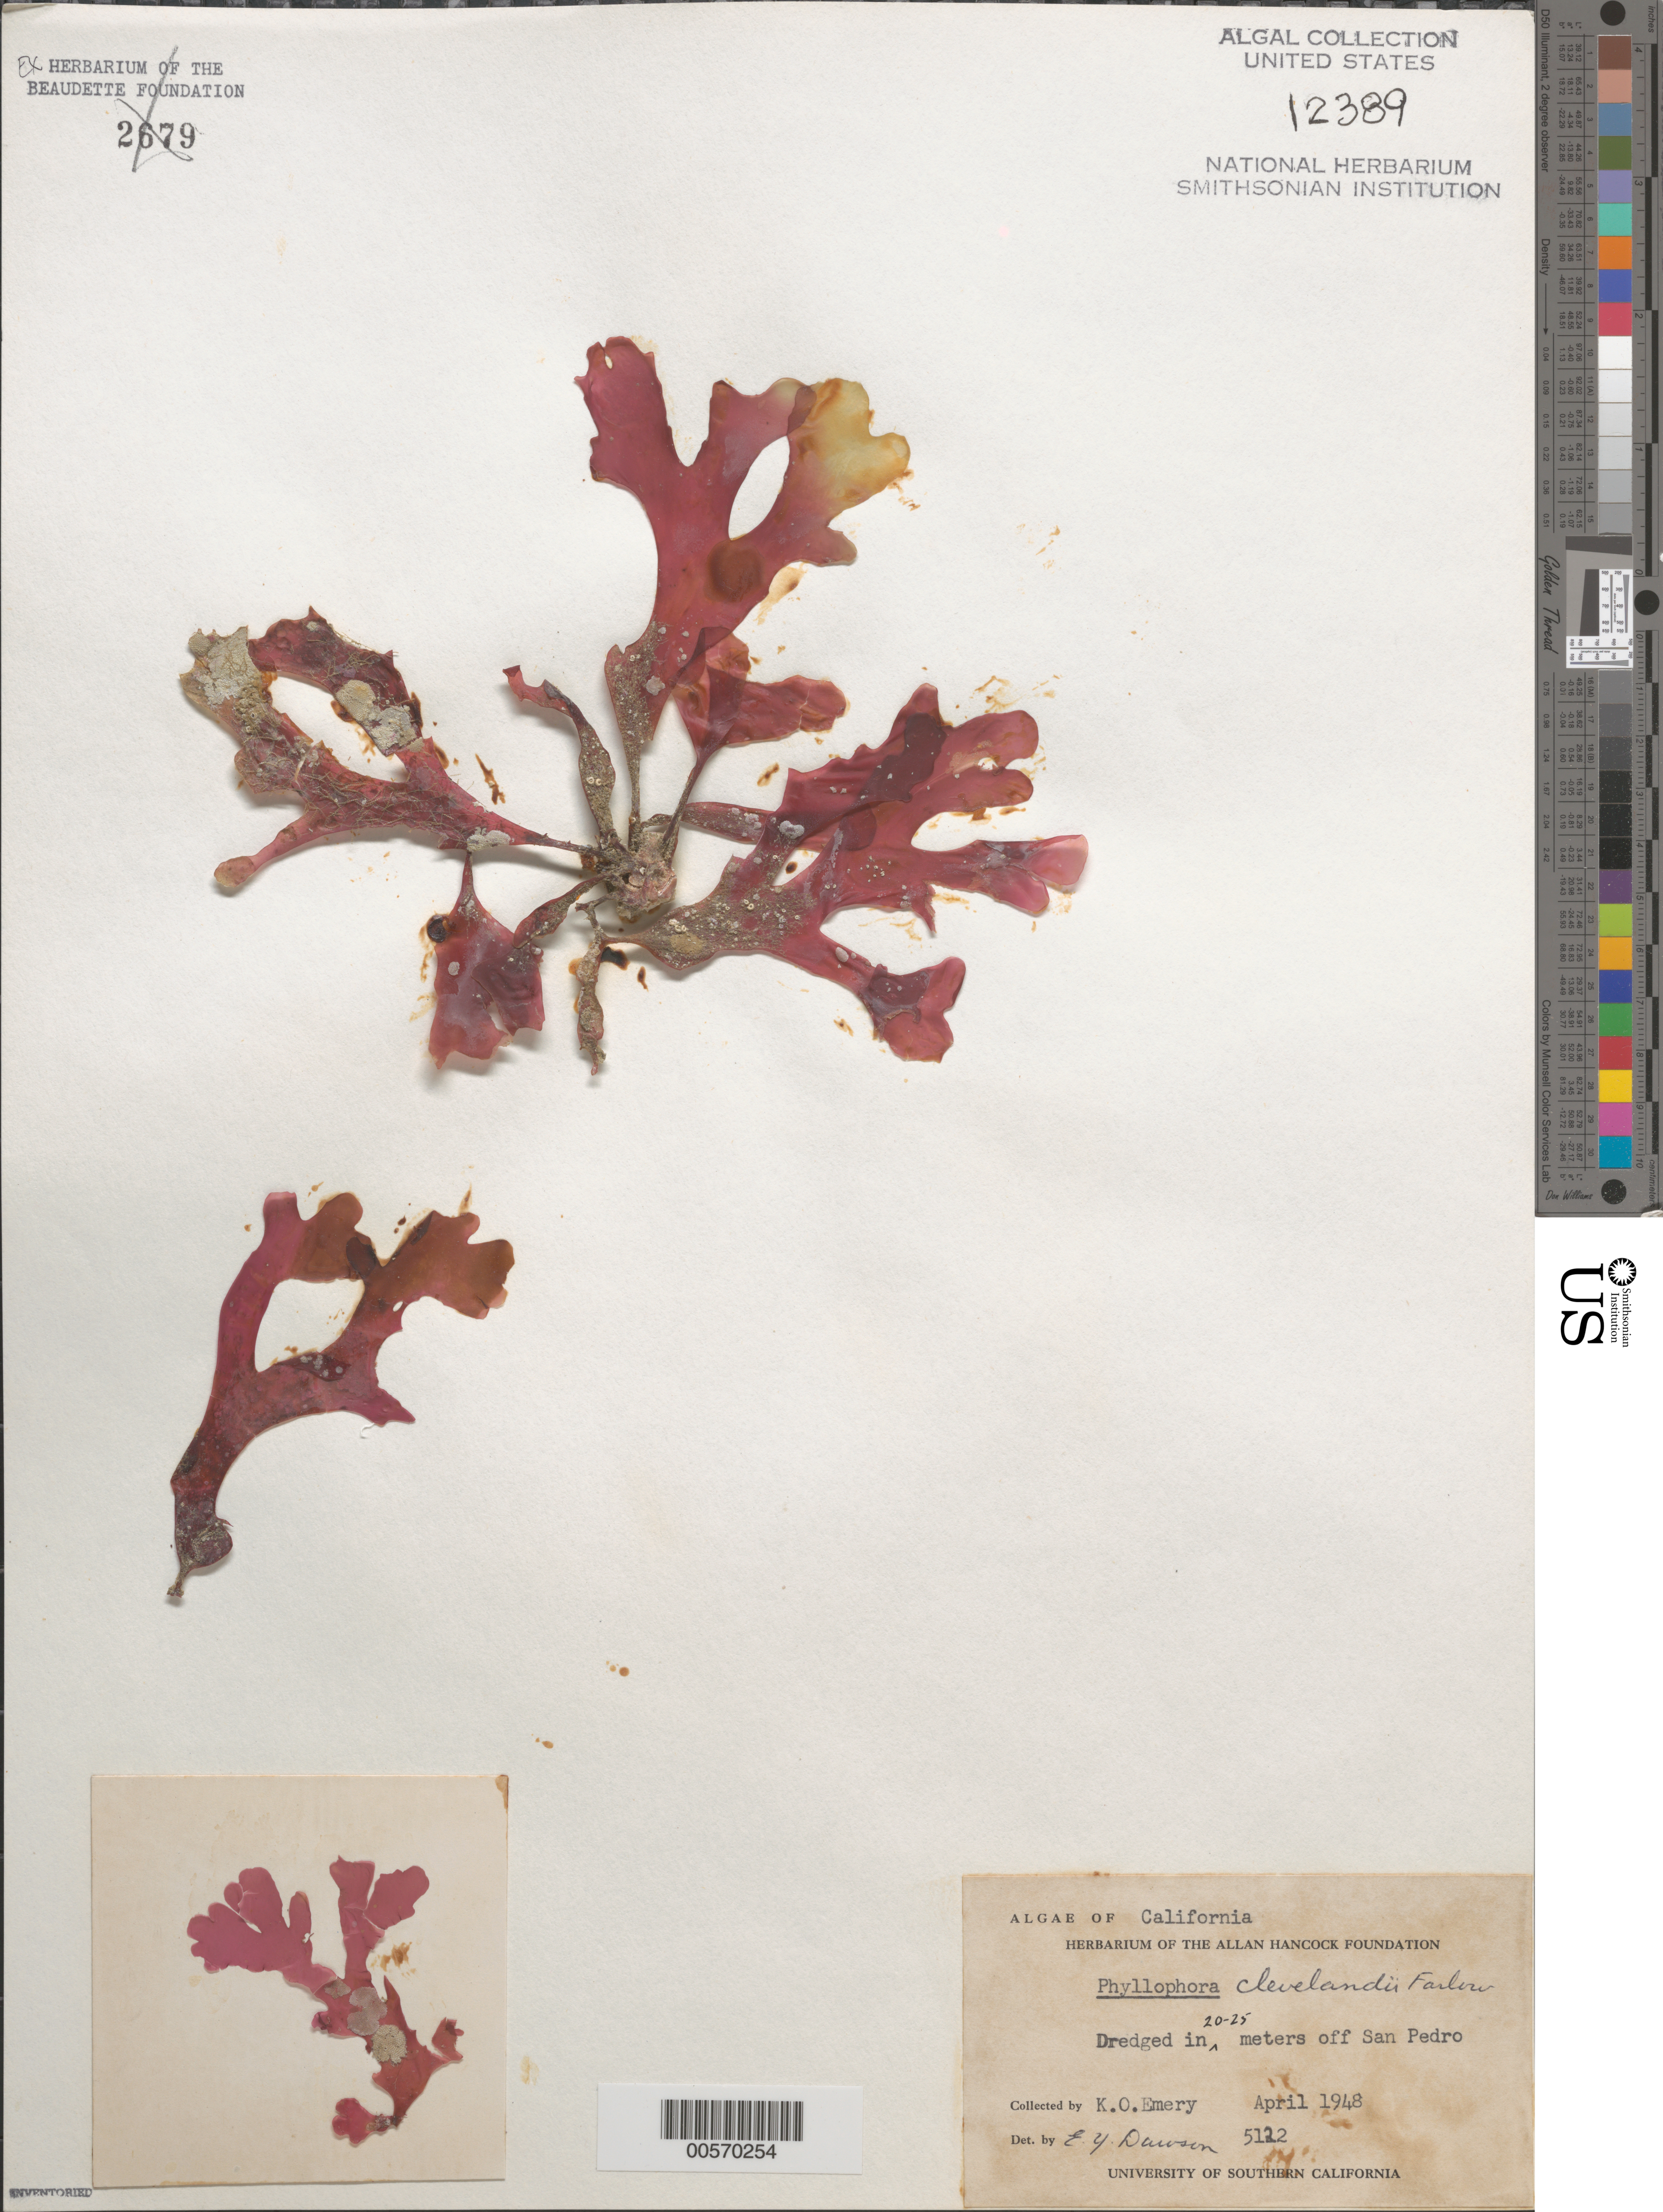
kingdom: Plantae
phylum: Rhodophyta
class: Florideophyceae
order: Gigartinales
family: Phyllophoraceae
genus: Ozophora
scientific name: Ozophora clevelandii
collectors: K. Emery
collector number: EYD 5122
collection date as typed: Apr 1948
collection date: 1948-04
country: United States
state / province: California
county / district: Los Angeles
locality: Off San Pedro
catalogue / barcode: US 12389